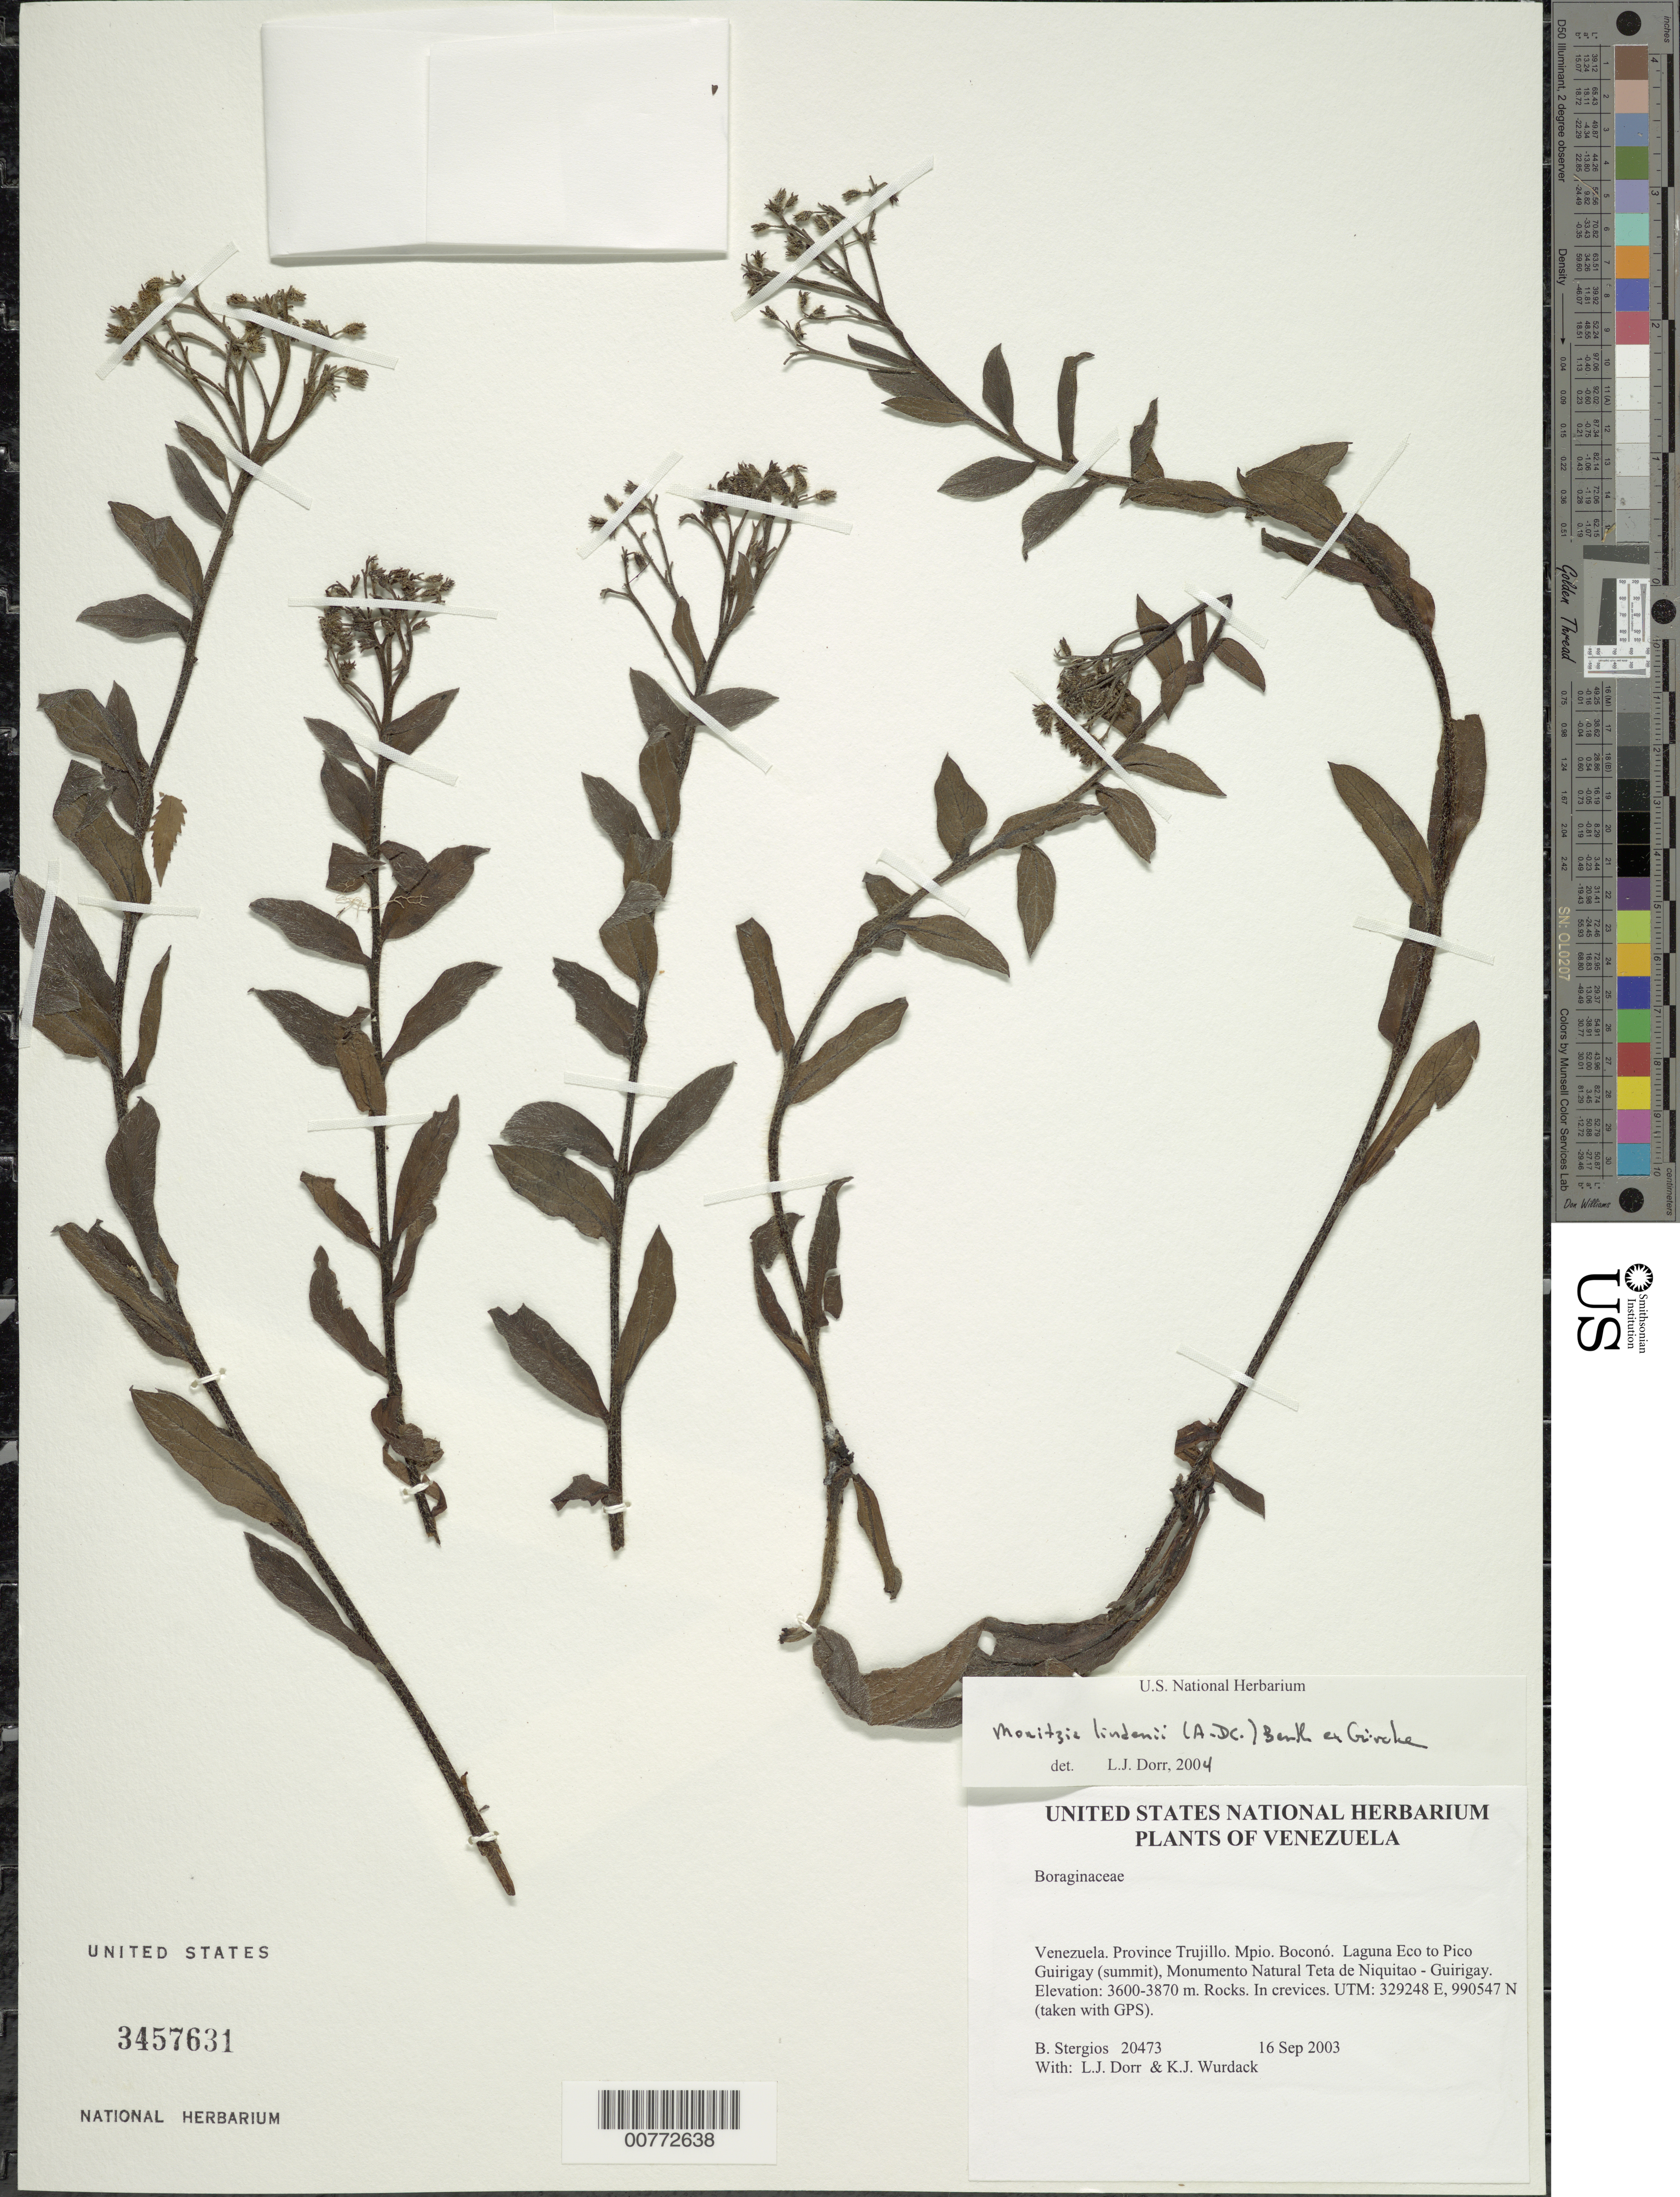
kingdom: Plantae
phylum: Tracheophyta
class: Magnoliopsida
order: Boraginales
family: Boraginaceae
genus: Moritzia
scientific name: Moritzia lindenii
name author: (DC.) Benth.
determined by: Dorr, L. J., (BOT), Smithsonian Institution - National Museum of Natural History (UNITED STATES)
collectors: B. G. Stergios, L. J. Dorr & K. Wurdack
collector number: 20473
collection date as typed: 16 Sep 2003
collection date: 2003-09-16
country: Venezuela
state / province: Trujillo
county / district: Boconó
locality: Laguna Eco to Pico Guirigay (summit), Monumento Natural Teta de Niquitao - Guirigay.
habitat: Rocks.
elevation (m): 3600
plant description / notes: PORT, US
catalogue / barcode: US 3457631